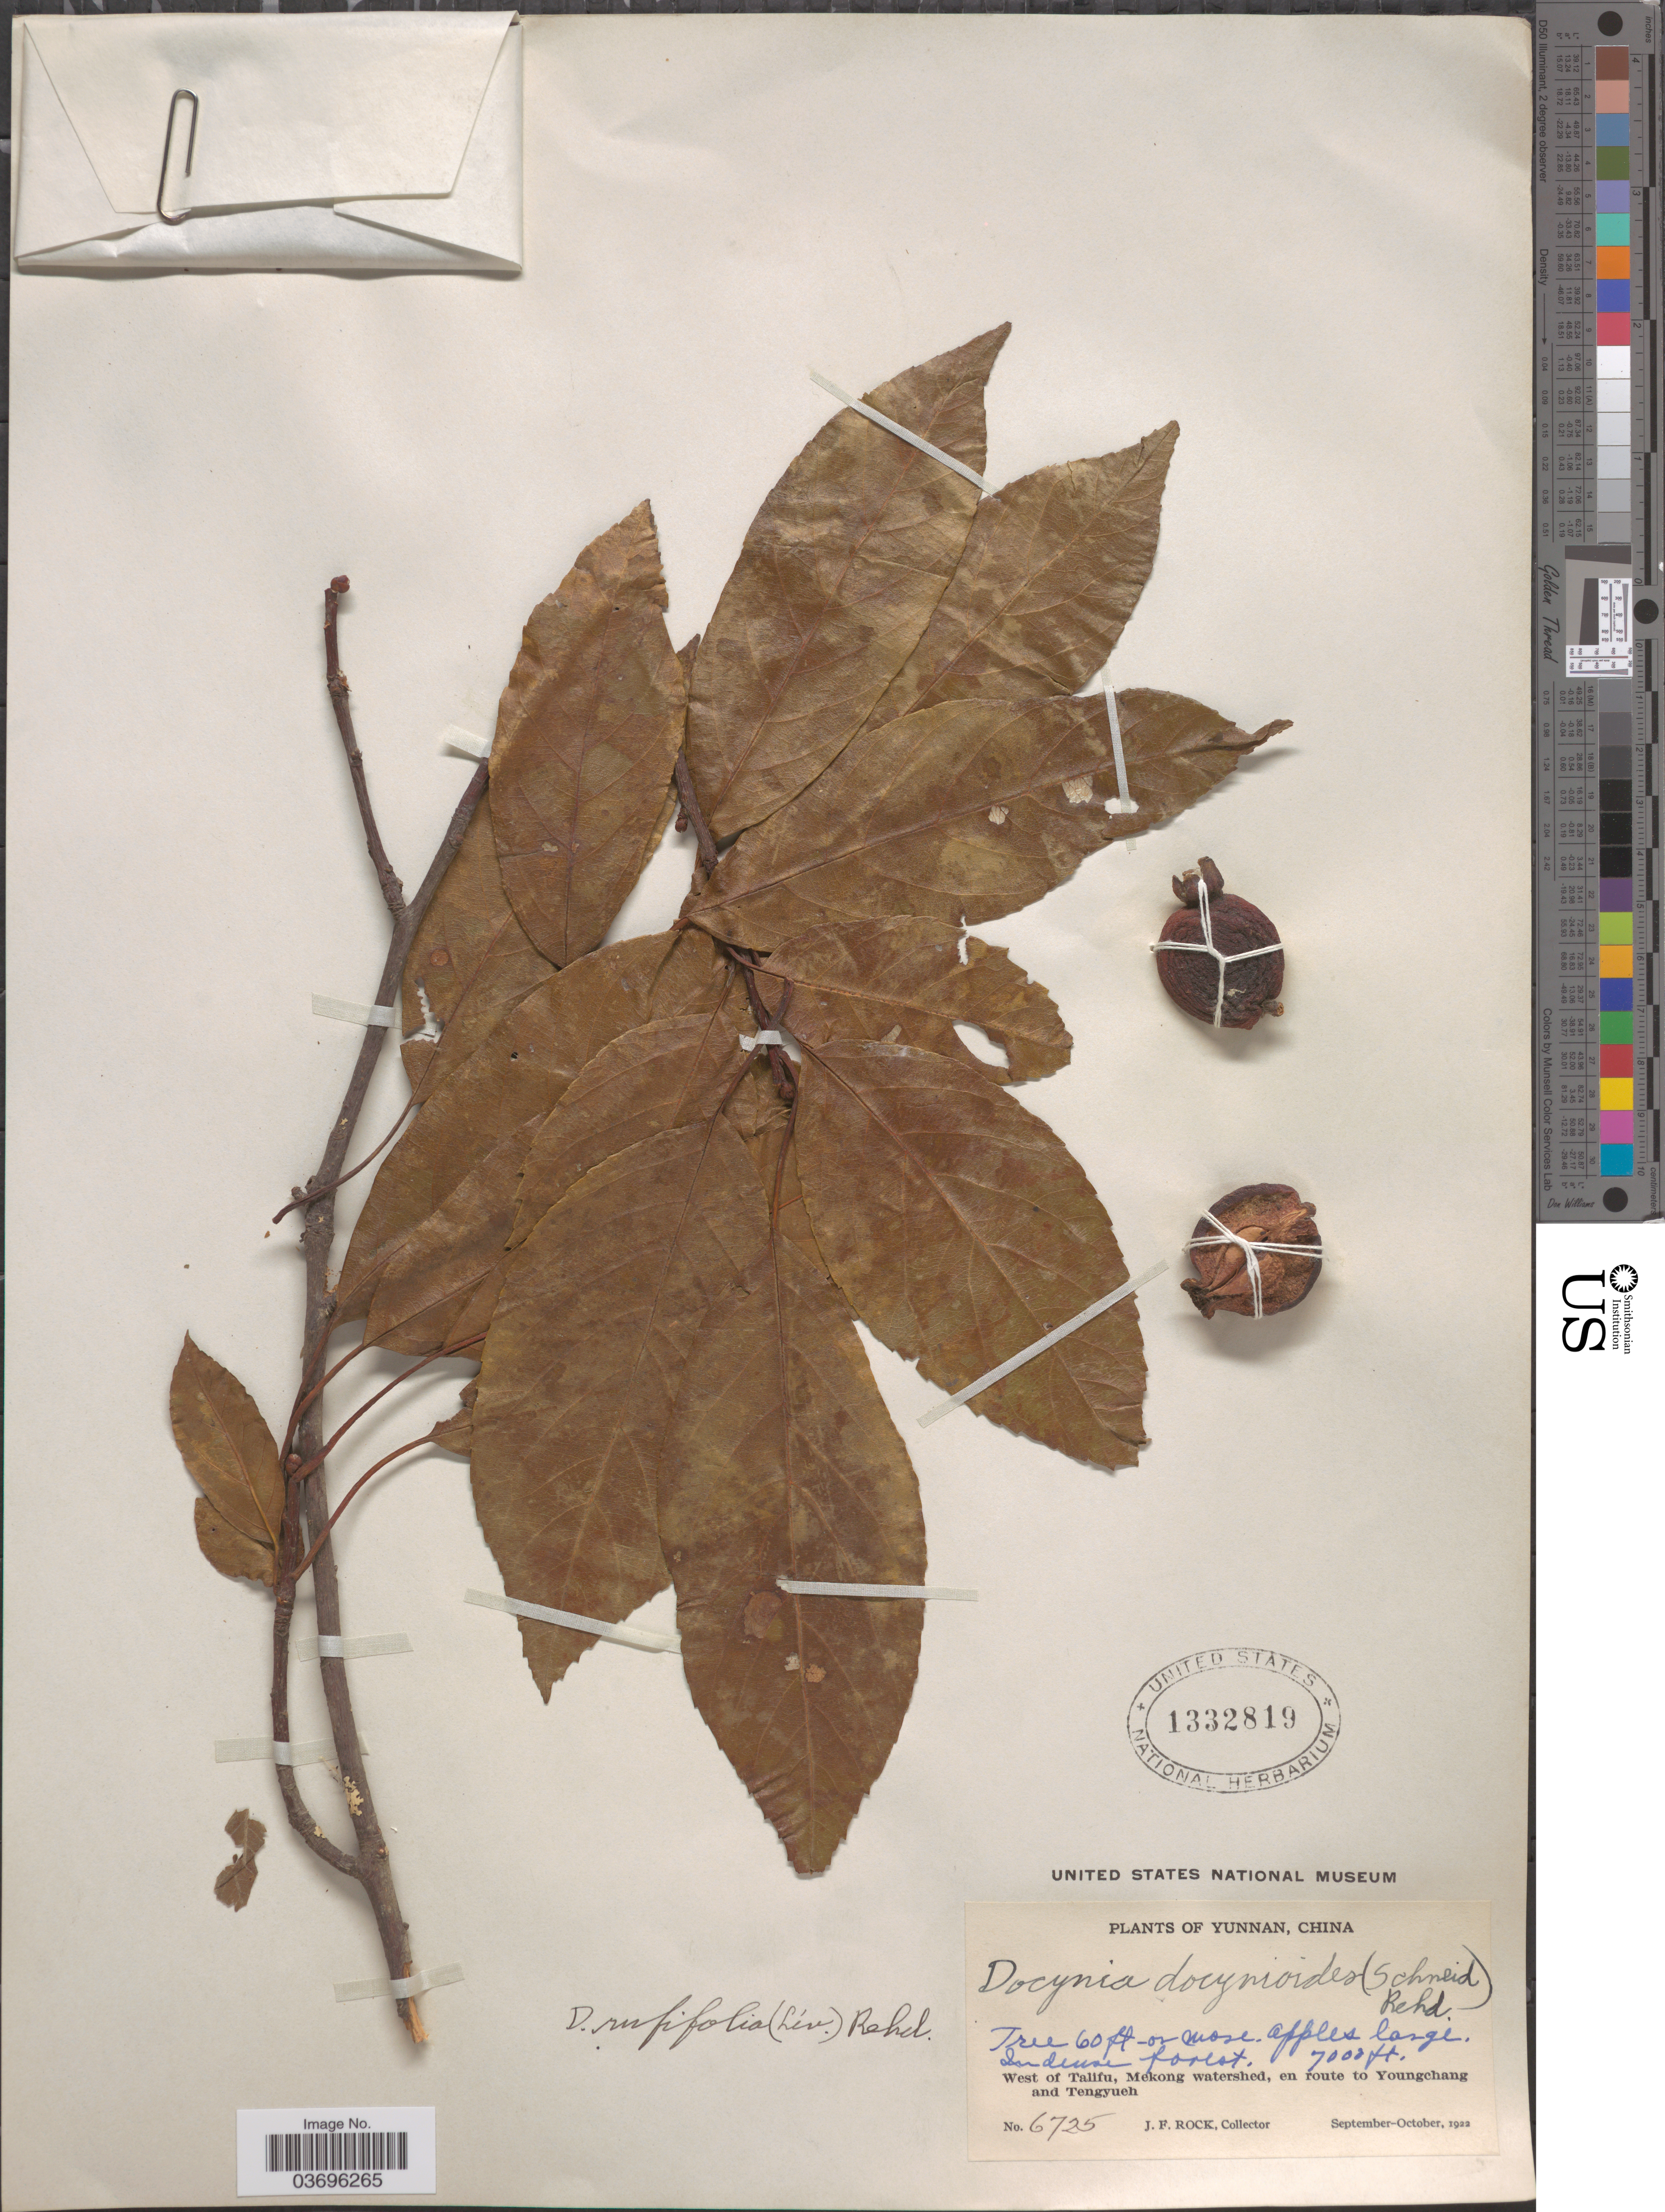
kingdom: Plantae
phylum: Tracheophyta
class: Magnoliopsida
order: Rosales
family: Rosaceae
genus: Docynia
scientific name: Docynia rufifolia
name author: (H. Lév.) Rehder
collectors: J. Rock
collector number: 6725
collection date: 1922-09/1922-10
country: China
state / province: Yunnan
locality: West of Talifu, Mekong watershed, en route to Youngchang and Tengyueh.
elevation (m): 2134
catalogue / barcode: US 1332819